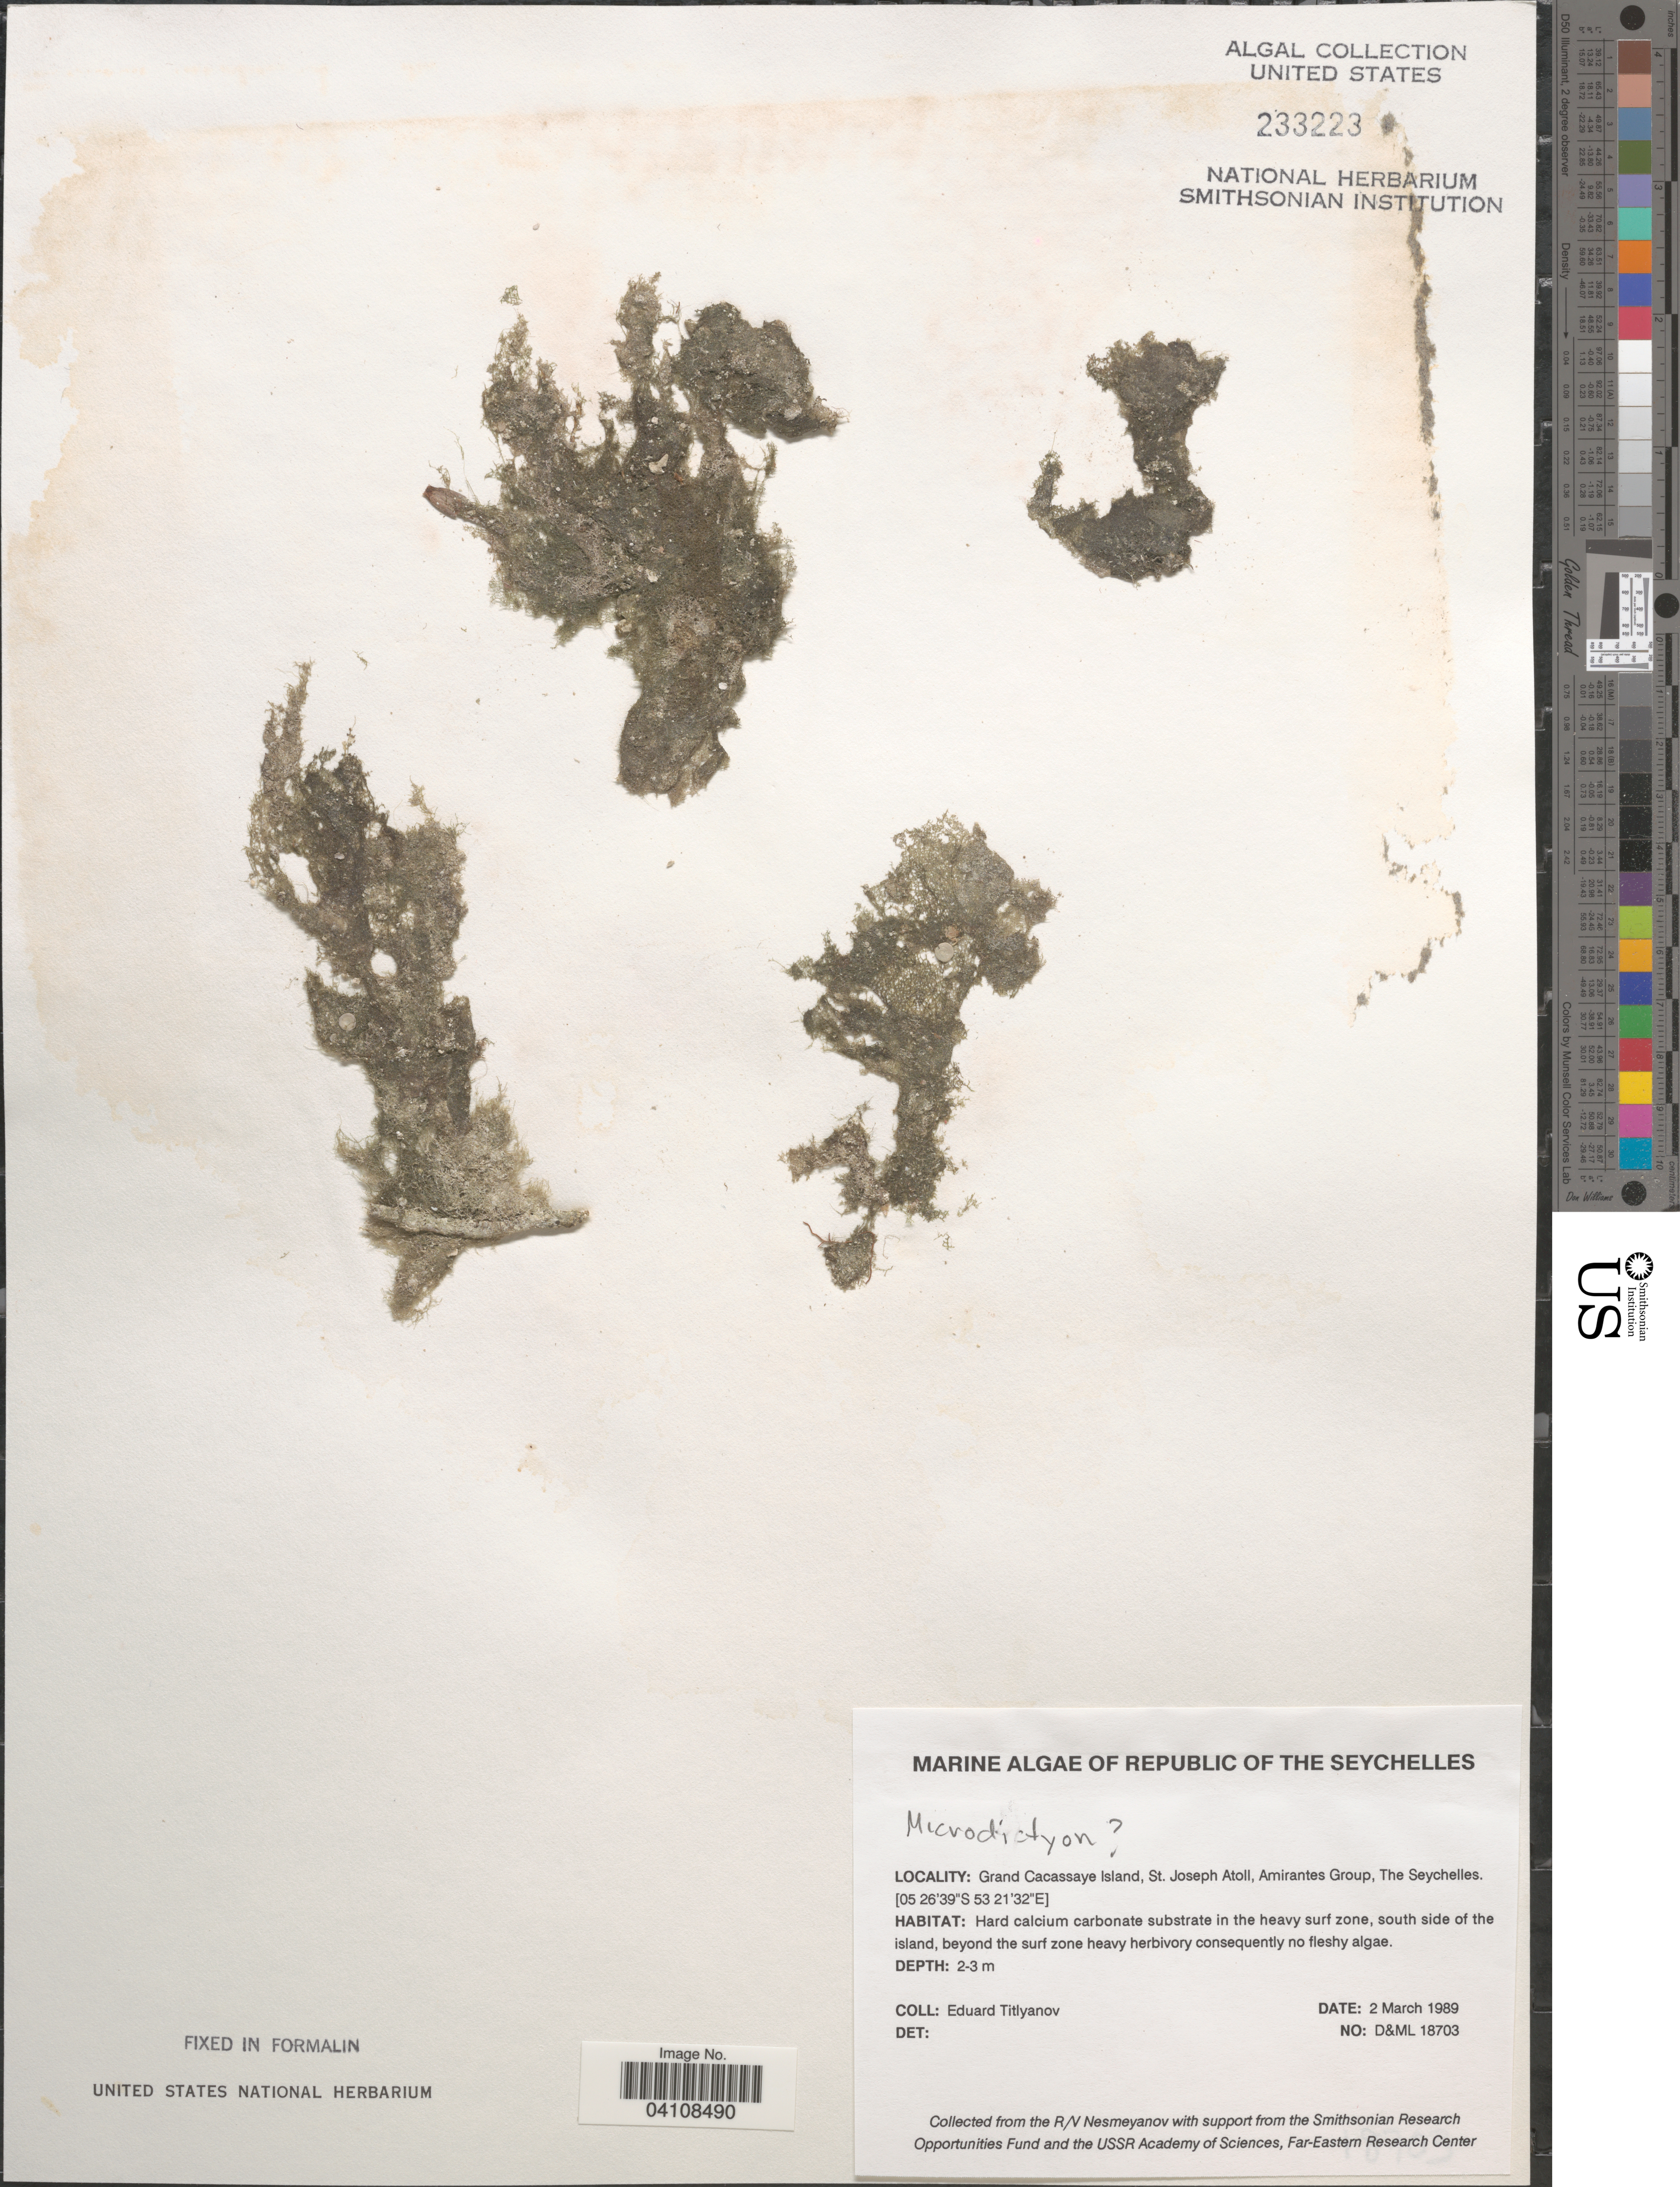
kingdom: Plantae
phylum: Chlorophyta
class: Ulvophyceae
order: Cladophorales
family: Anadyomenaceae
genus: Microdictyon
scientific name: Microdictyon sp.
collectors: E. Titlyanov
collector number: D&ML18703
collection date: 1989-03-02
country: Seychelles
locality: Republic of The Seychelles. Grand Cacassaye Island, St. Joseph Atoll, Amirantes Group. Hard calcium carbonate substrate in the heavy surf zone, south side of the island.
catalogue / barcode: US 233223